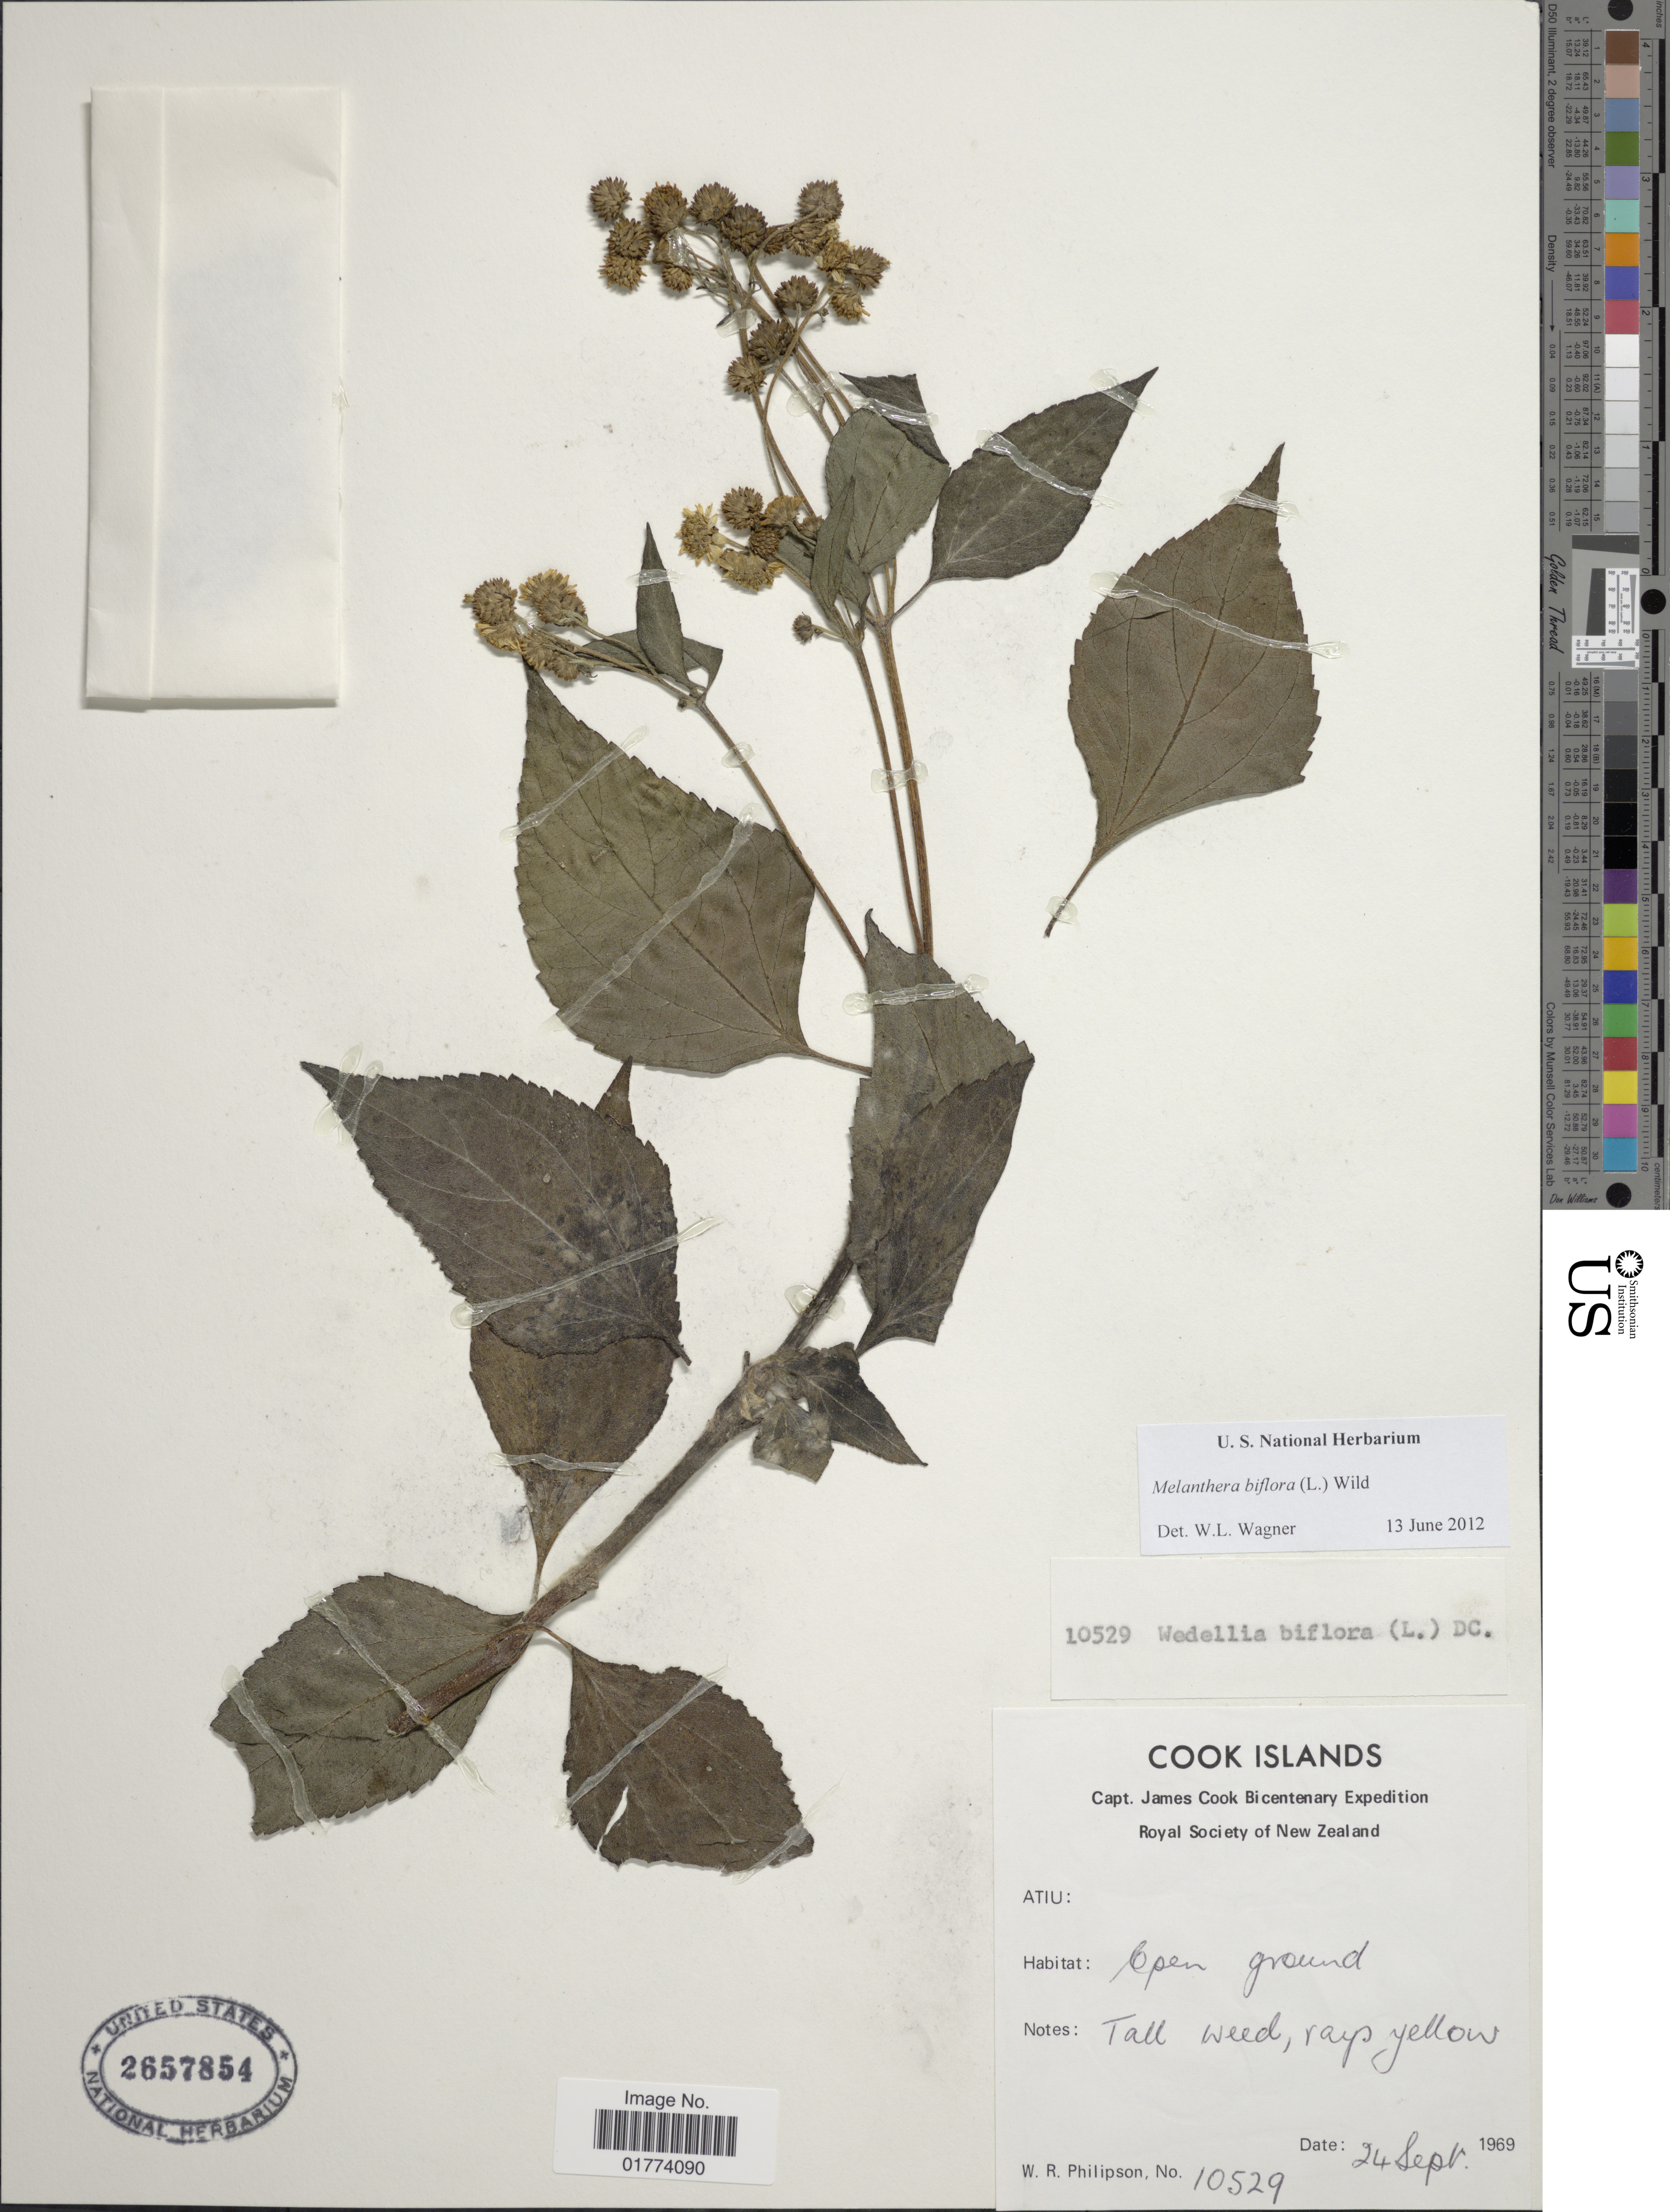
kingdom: Plantae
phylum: Tracheophyta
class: Magnoliopsida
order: Asterales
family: Asteraceae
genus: Wollastonia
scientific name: Wollastonia biflora var. biflora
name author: (L.) DC.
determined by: Wagner, W. L., (BOT), Smithsonian Institution - National Museum of Natural History (UNITED STATES)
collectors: W. R. Philipson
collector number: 10529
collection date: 1969-09-24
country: Cook Islands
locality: Atiu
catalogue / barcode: US 2657854